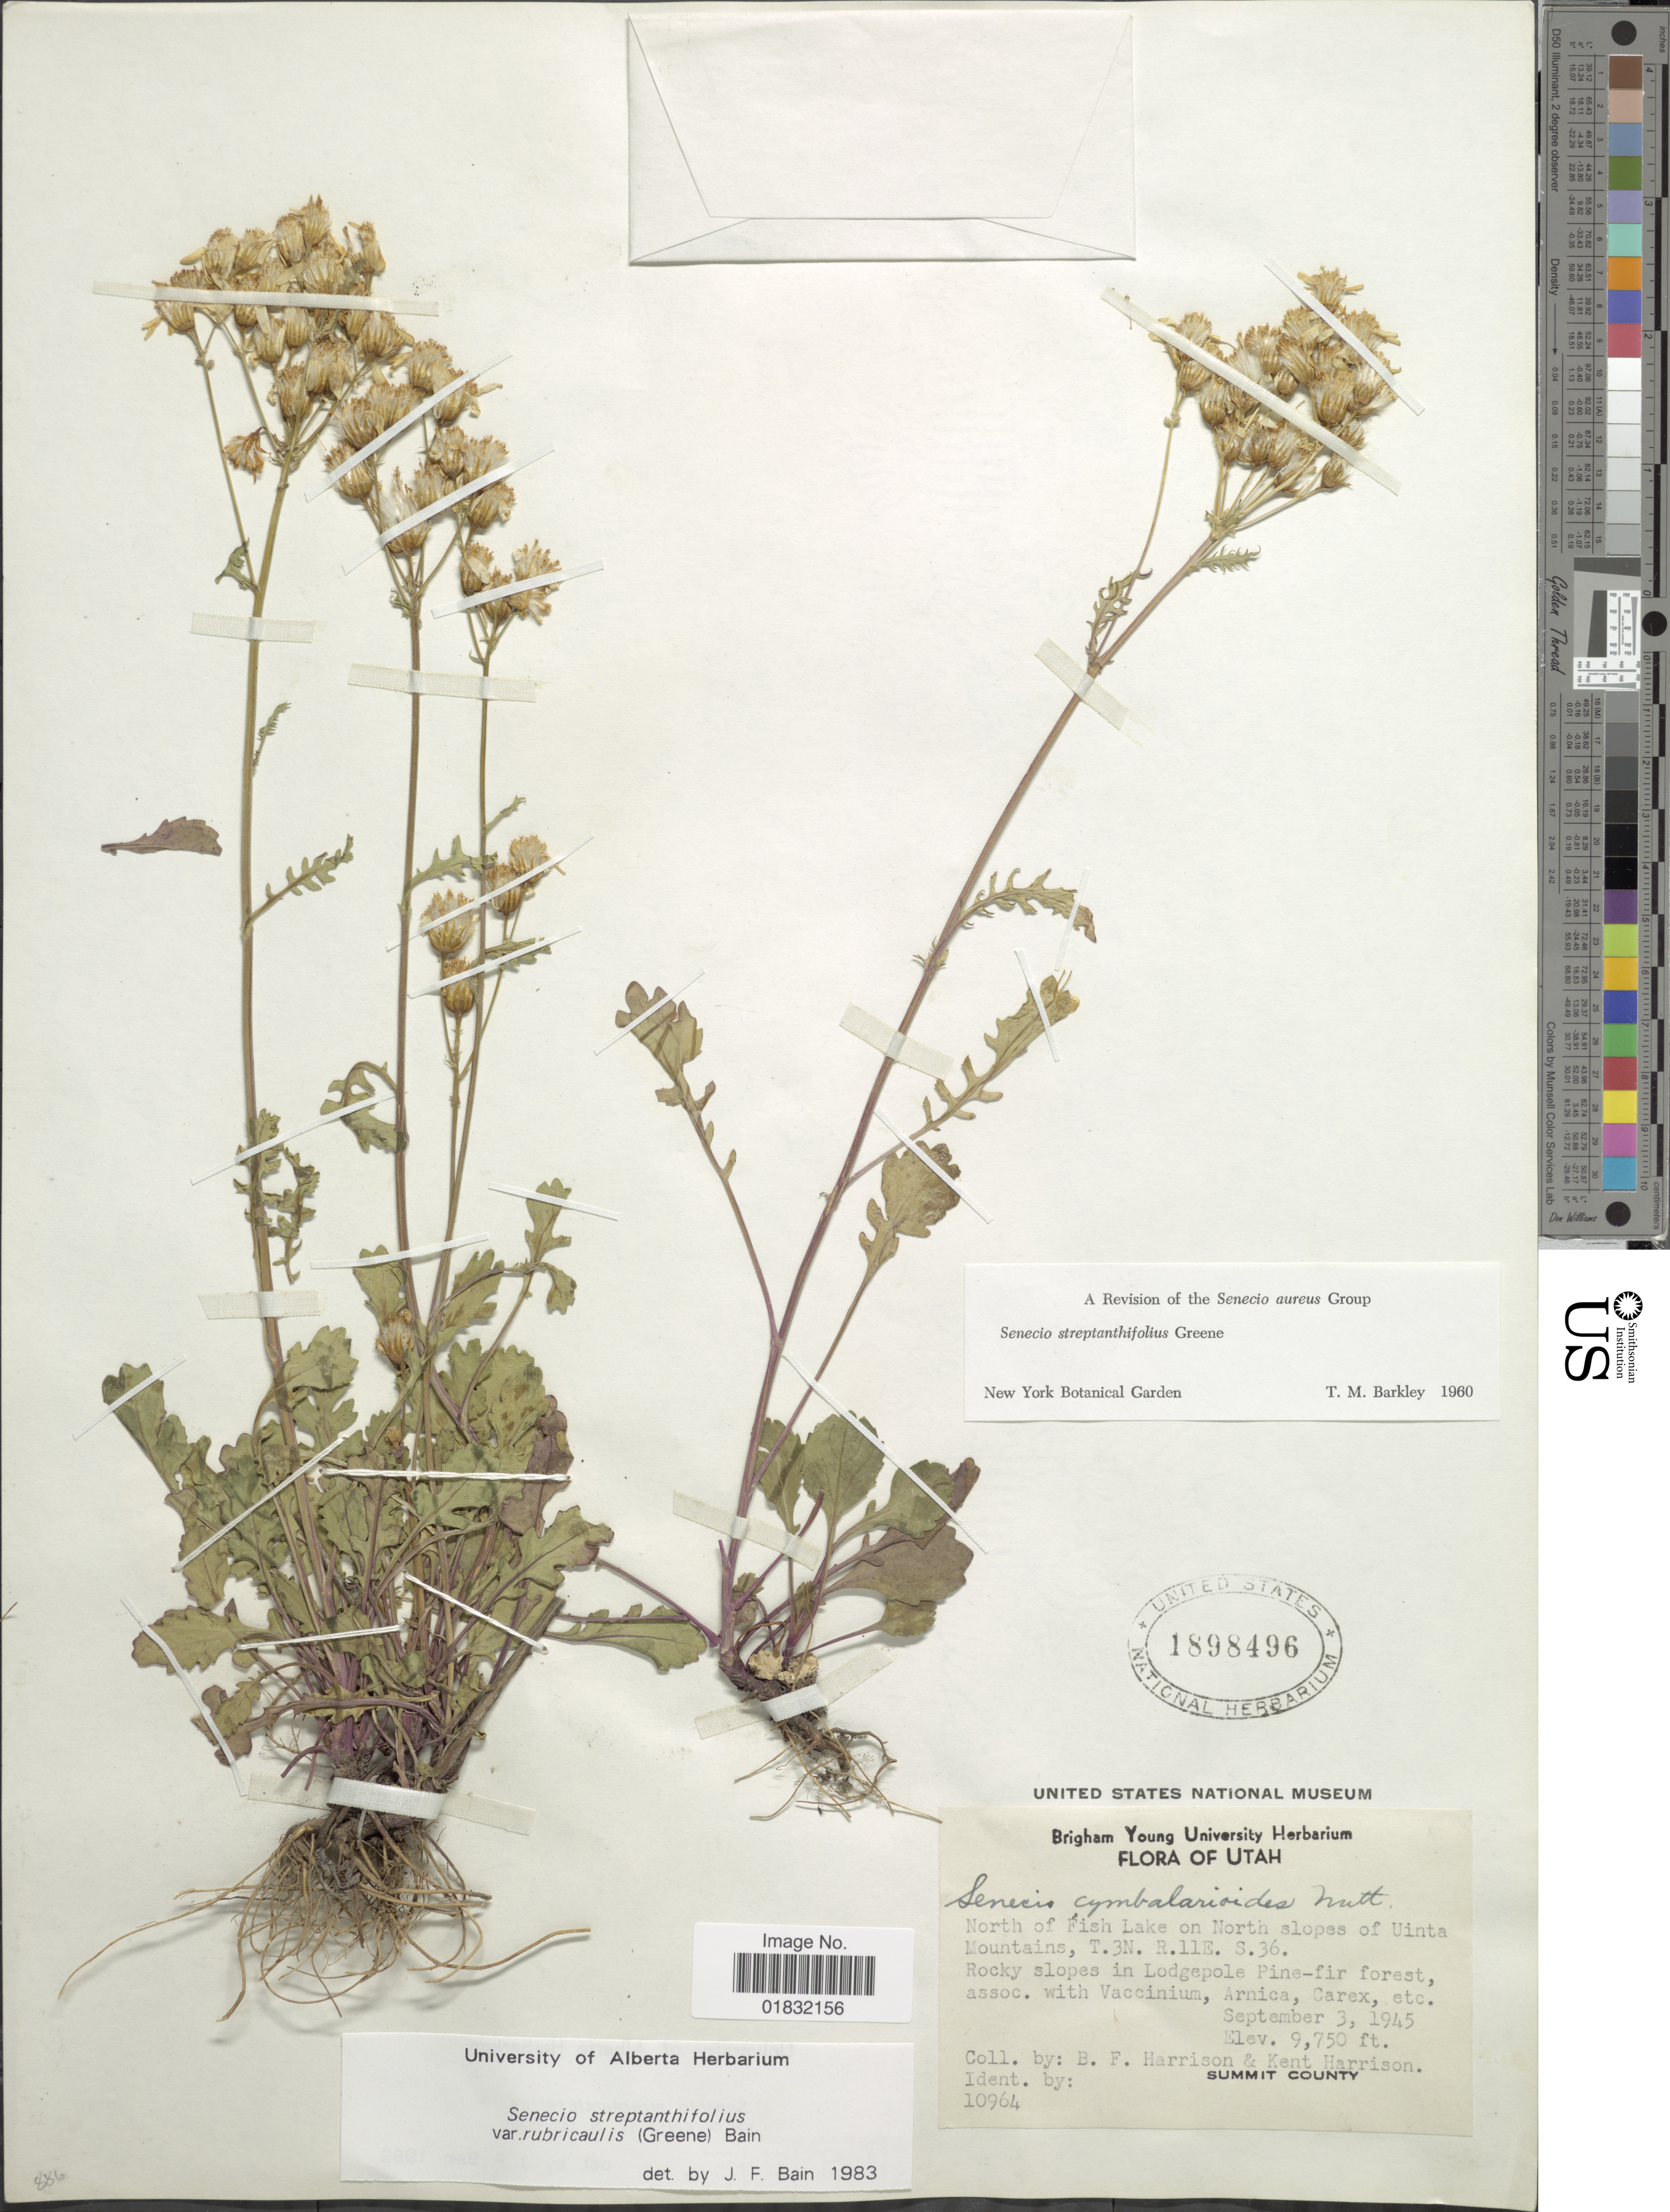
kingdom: Plantae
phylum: Tracheophyta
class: Magnoliopsida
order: Asterales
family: Asteraceae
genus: Packera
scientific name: Packera streptanthifolia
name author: (Greene) W.A. Weber & Á. Löve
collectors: B. F. Harrison & K. Harrison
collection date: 1945-09-03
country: United States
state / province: Utah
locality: North of Fish Lake on North slopes of Uinta Mountains, T.3N. R.11E. S.36, Rocky slopes in Lodgepole Pine-fir forest, Summit County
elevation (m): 2972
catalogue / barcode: US 1898496